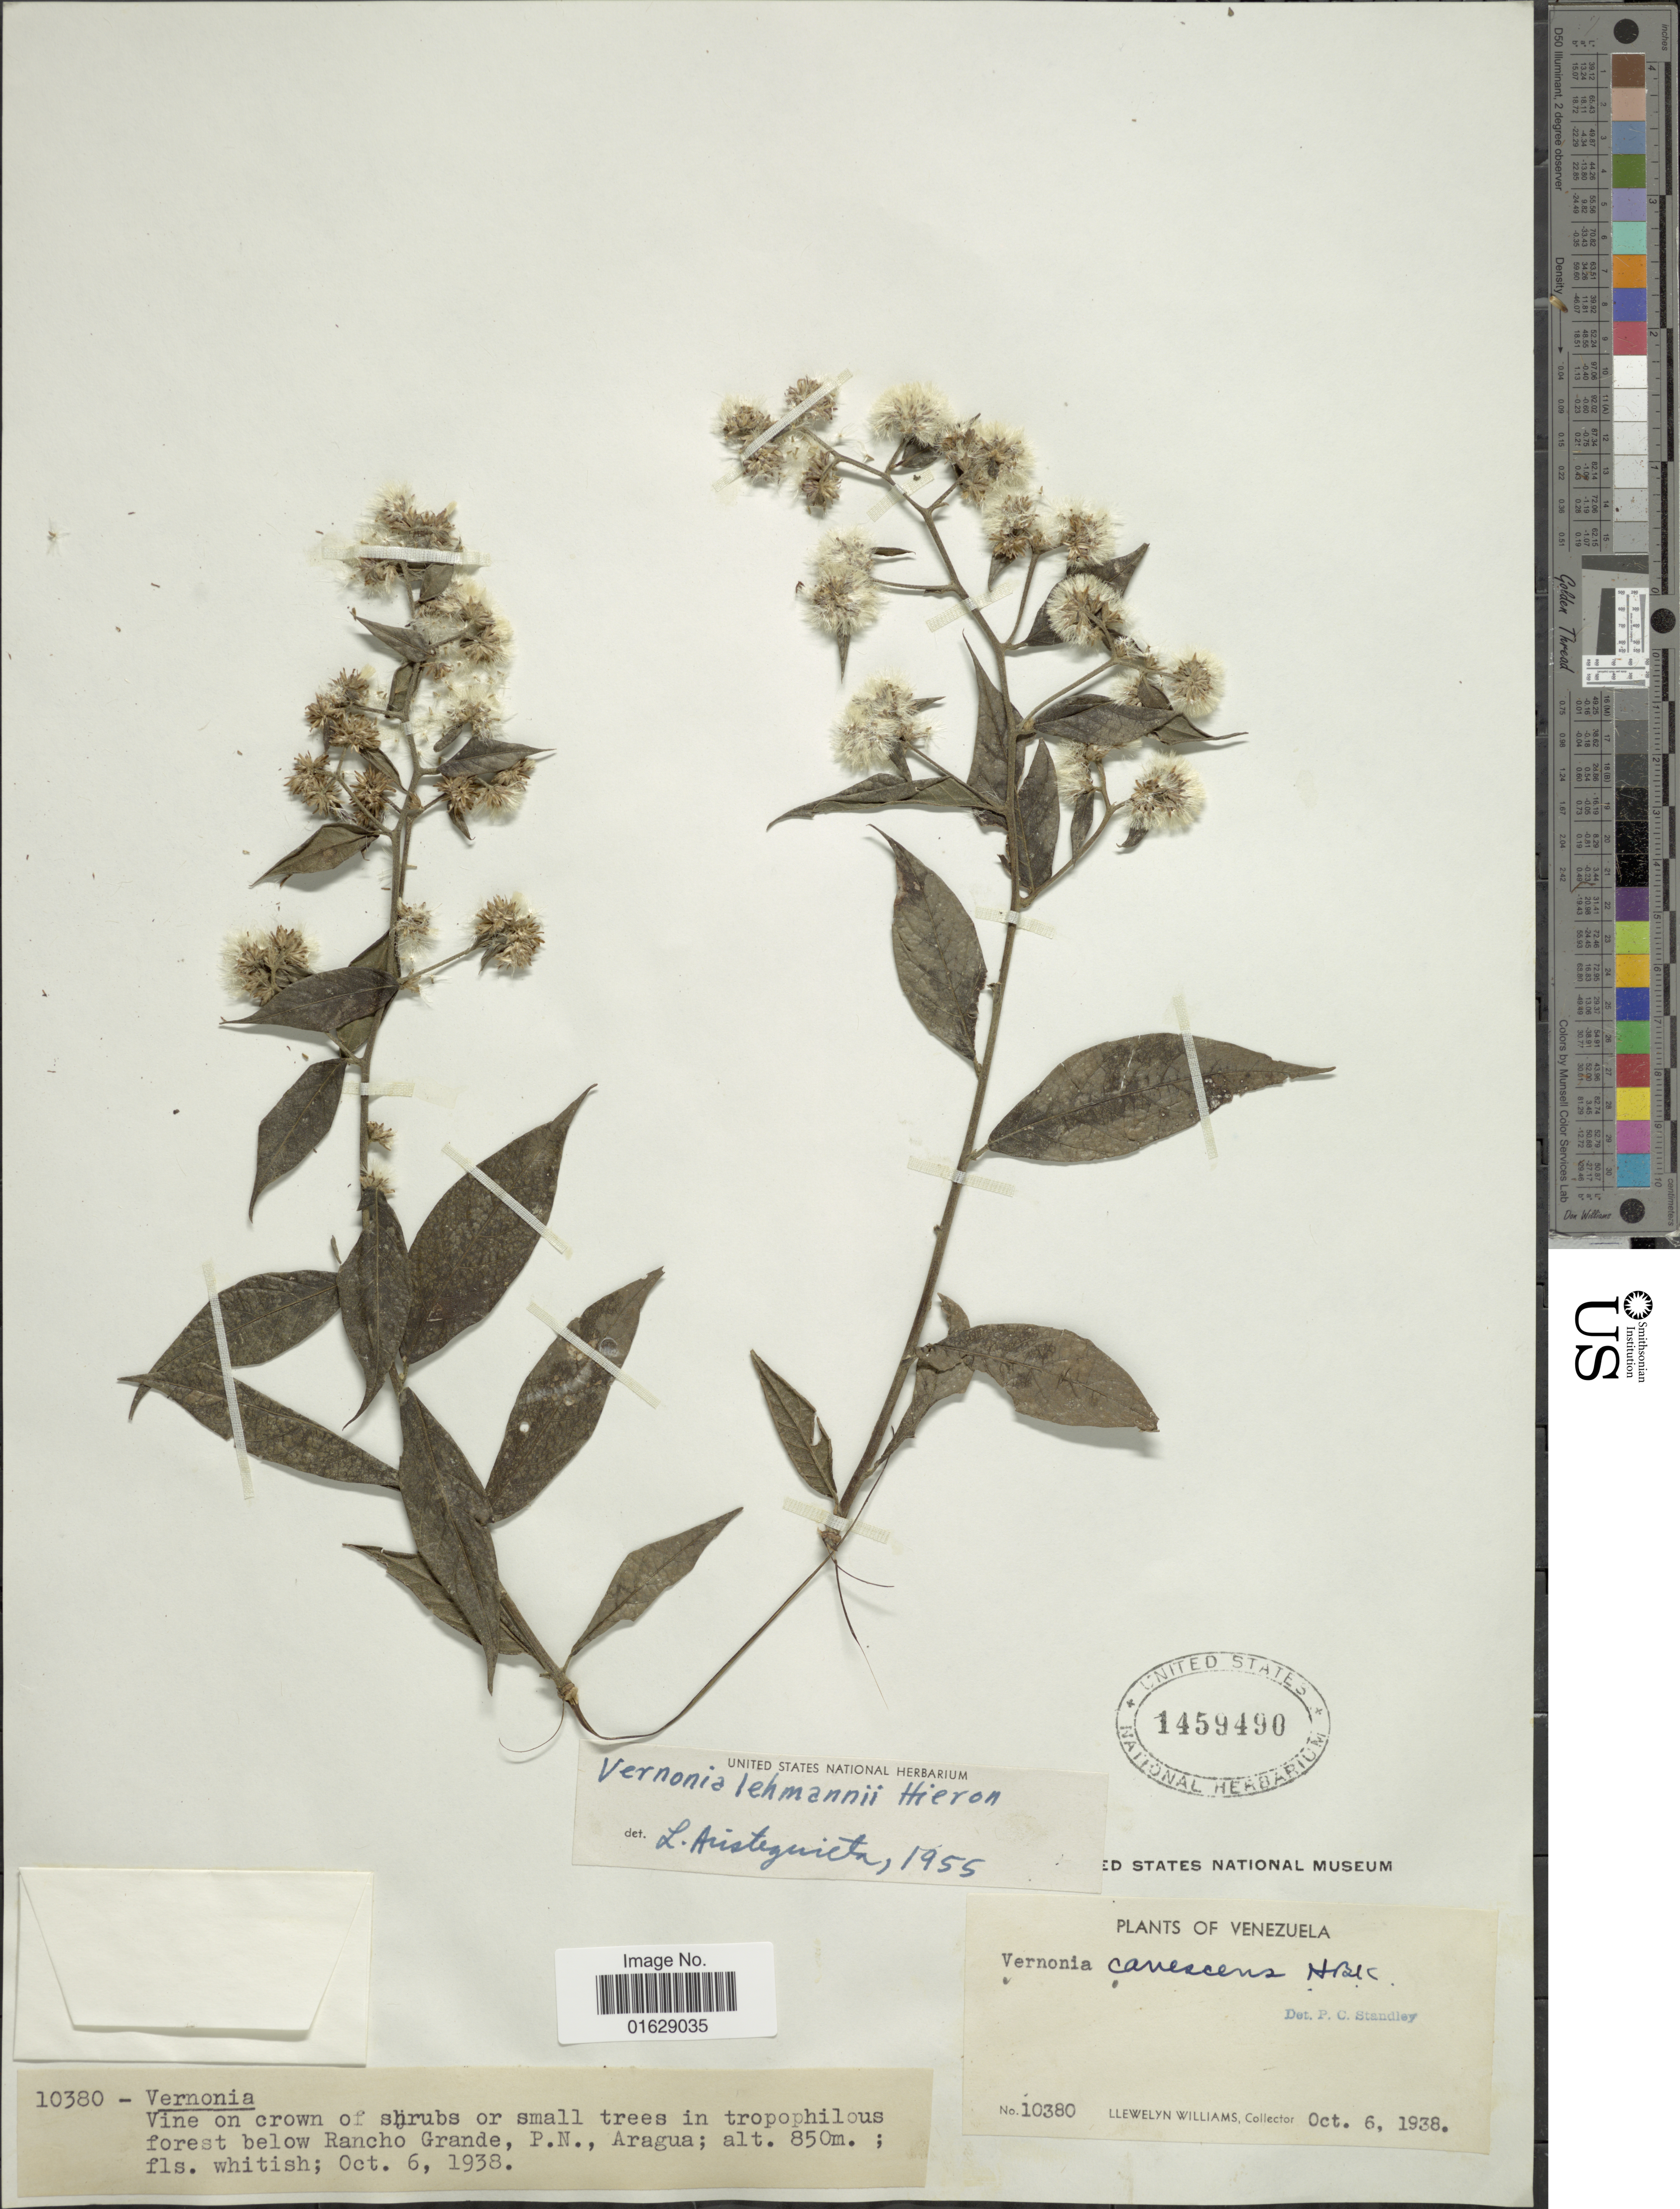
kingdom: Plantae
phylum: Tracheophyta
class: Magnoliopsida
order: Asterales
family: Asteraceae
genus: Lepidaploa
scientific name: Lepidaploa lehmannii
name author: (Hieron.) H. Rob.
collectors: Ll. Williams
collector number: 10380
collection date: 1938-10-06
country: Venezuela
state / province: Aragua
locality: Below Rancho Grande, P.N.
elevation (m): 850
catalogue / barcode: US 1459490